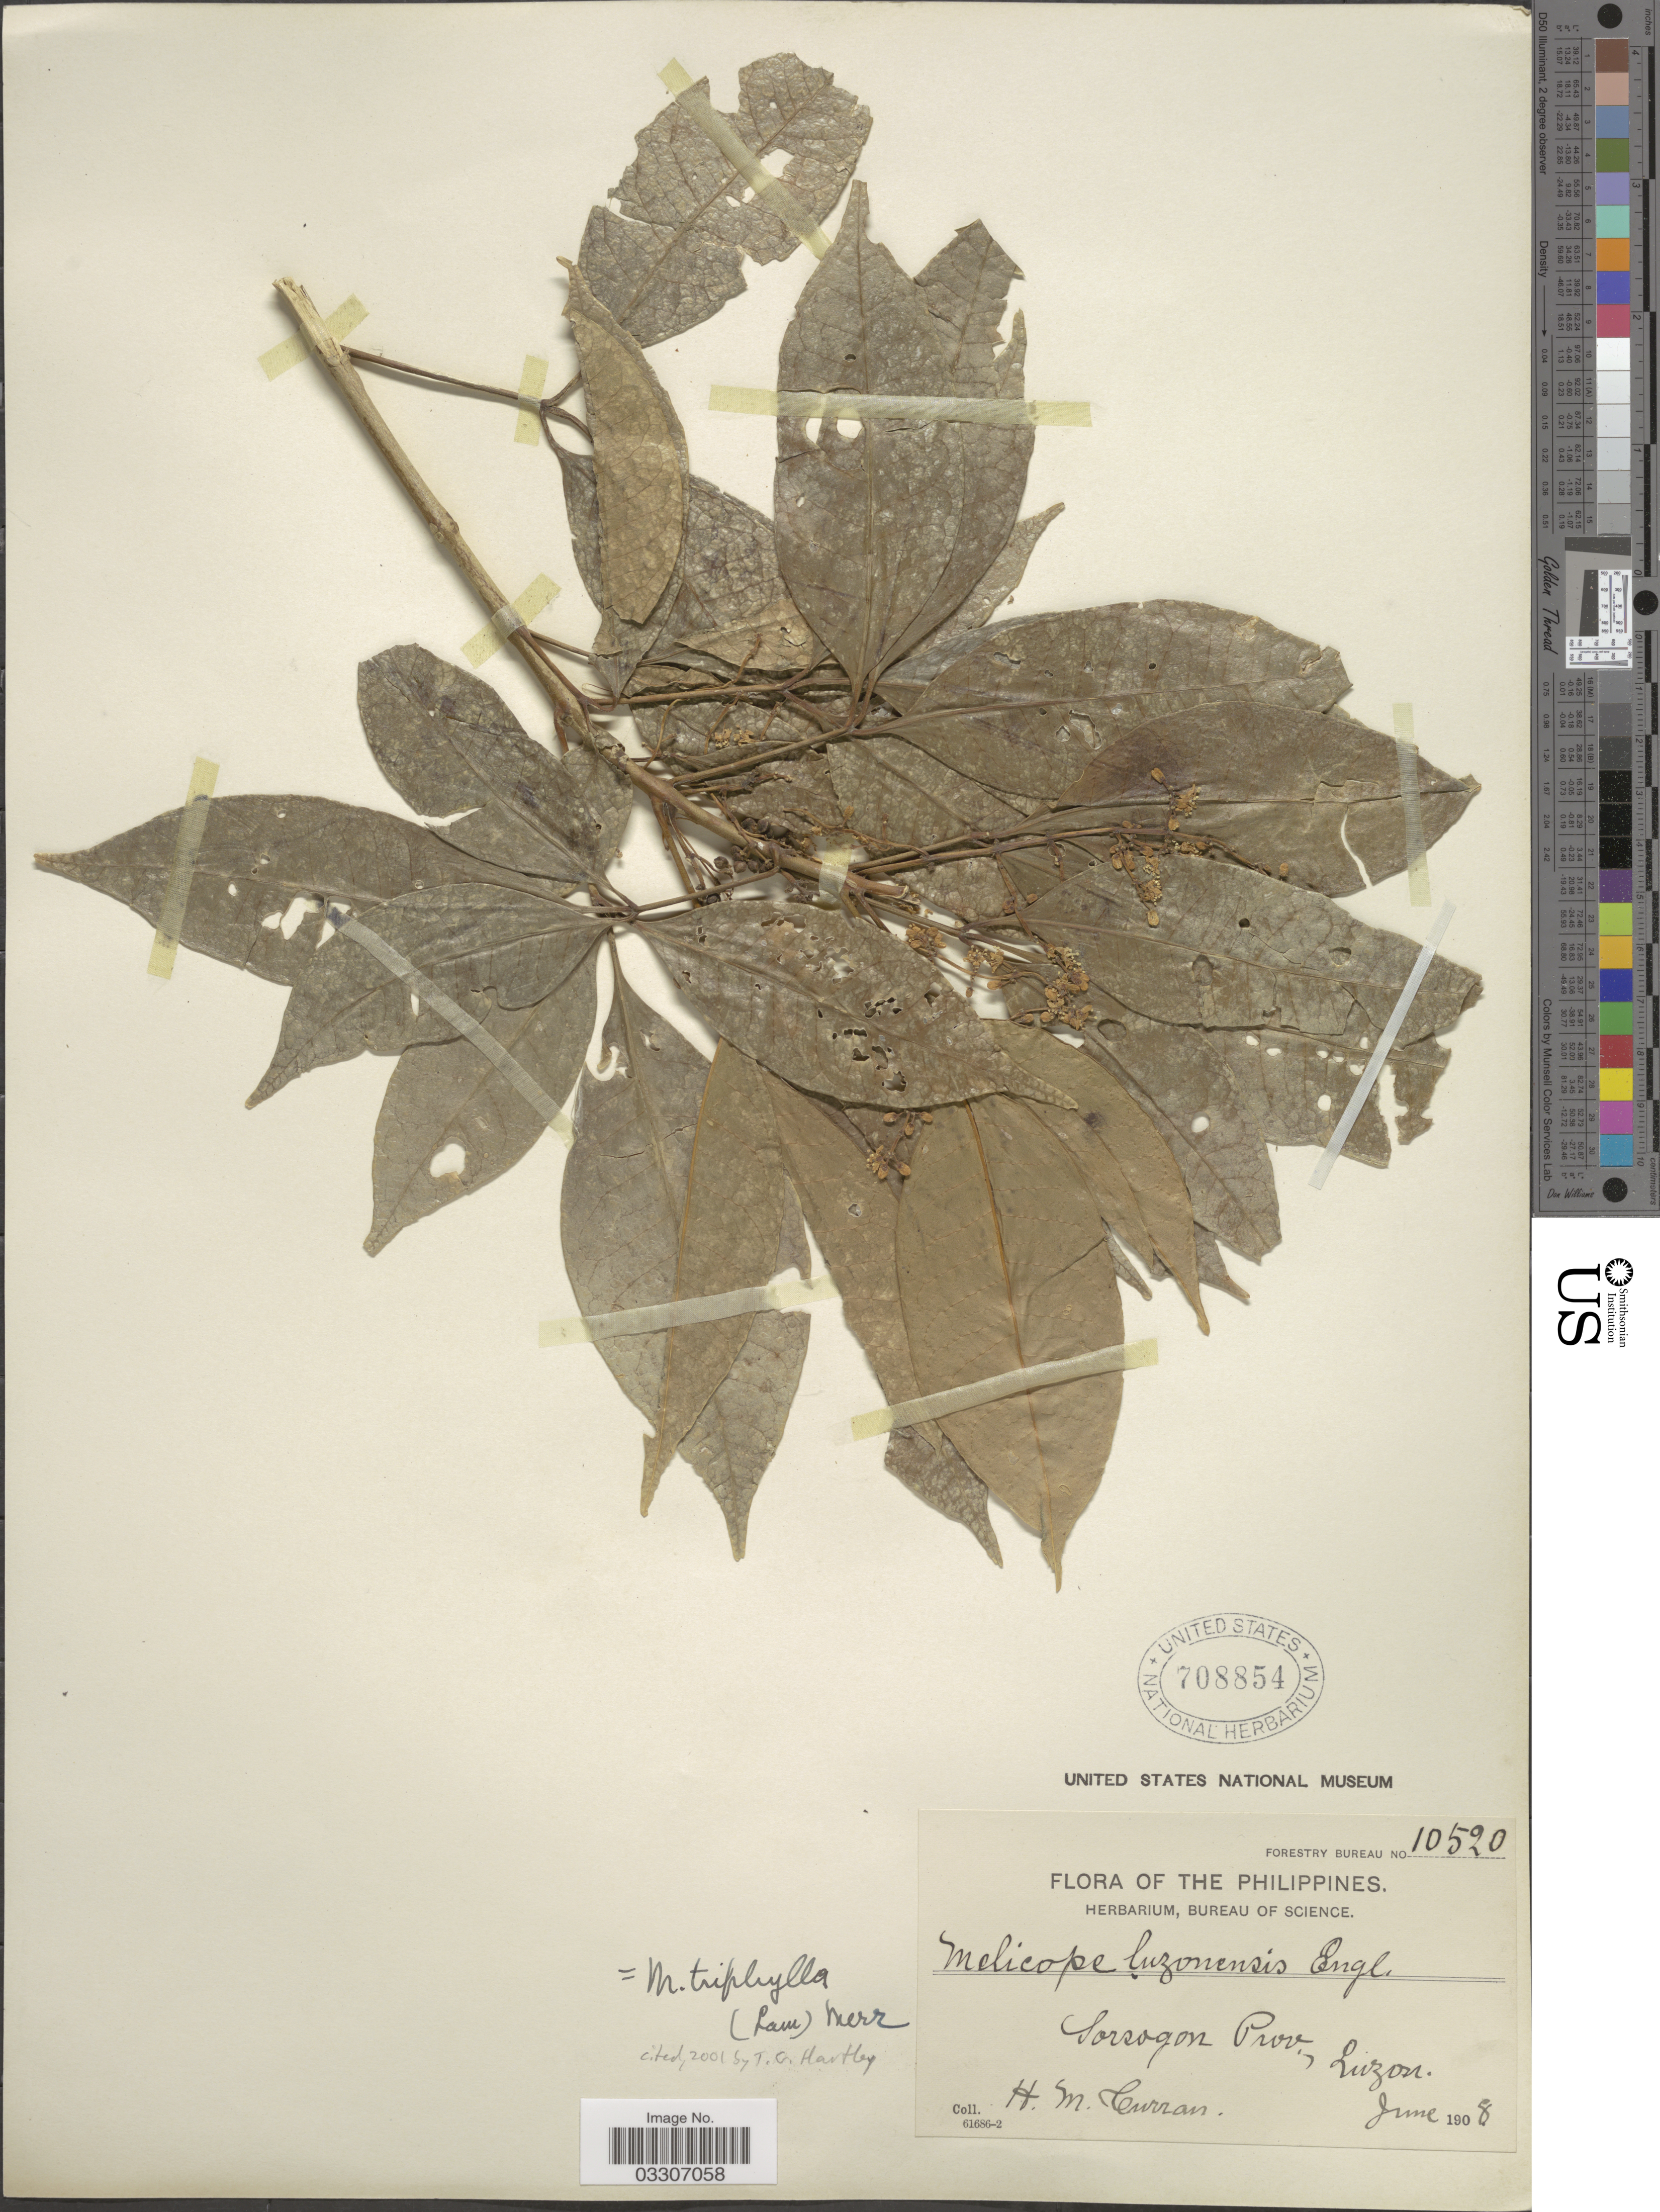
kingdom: Plantae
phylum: Tracheophyta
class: Magnoliopsida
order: Sapindales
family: Rutaceae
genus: Melicope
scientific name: Melicope triphylla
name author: (Lam.) Merr.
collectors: H. M. Curran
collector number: Forestry Bureau 10520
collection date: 1908-06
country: Philippines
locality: Sorsogon Prov., Luzon.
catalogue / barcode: US 708854